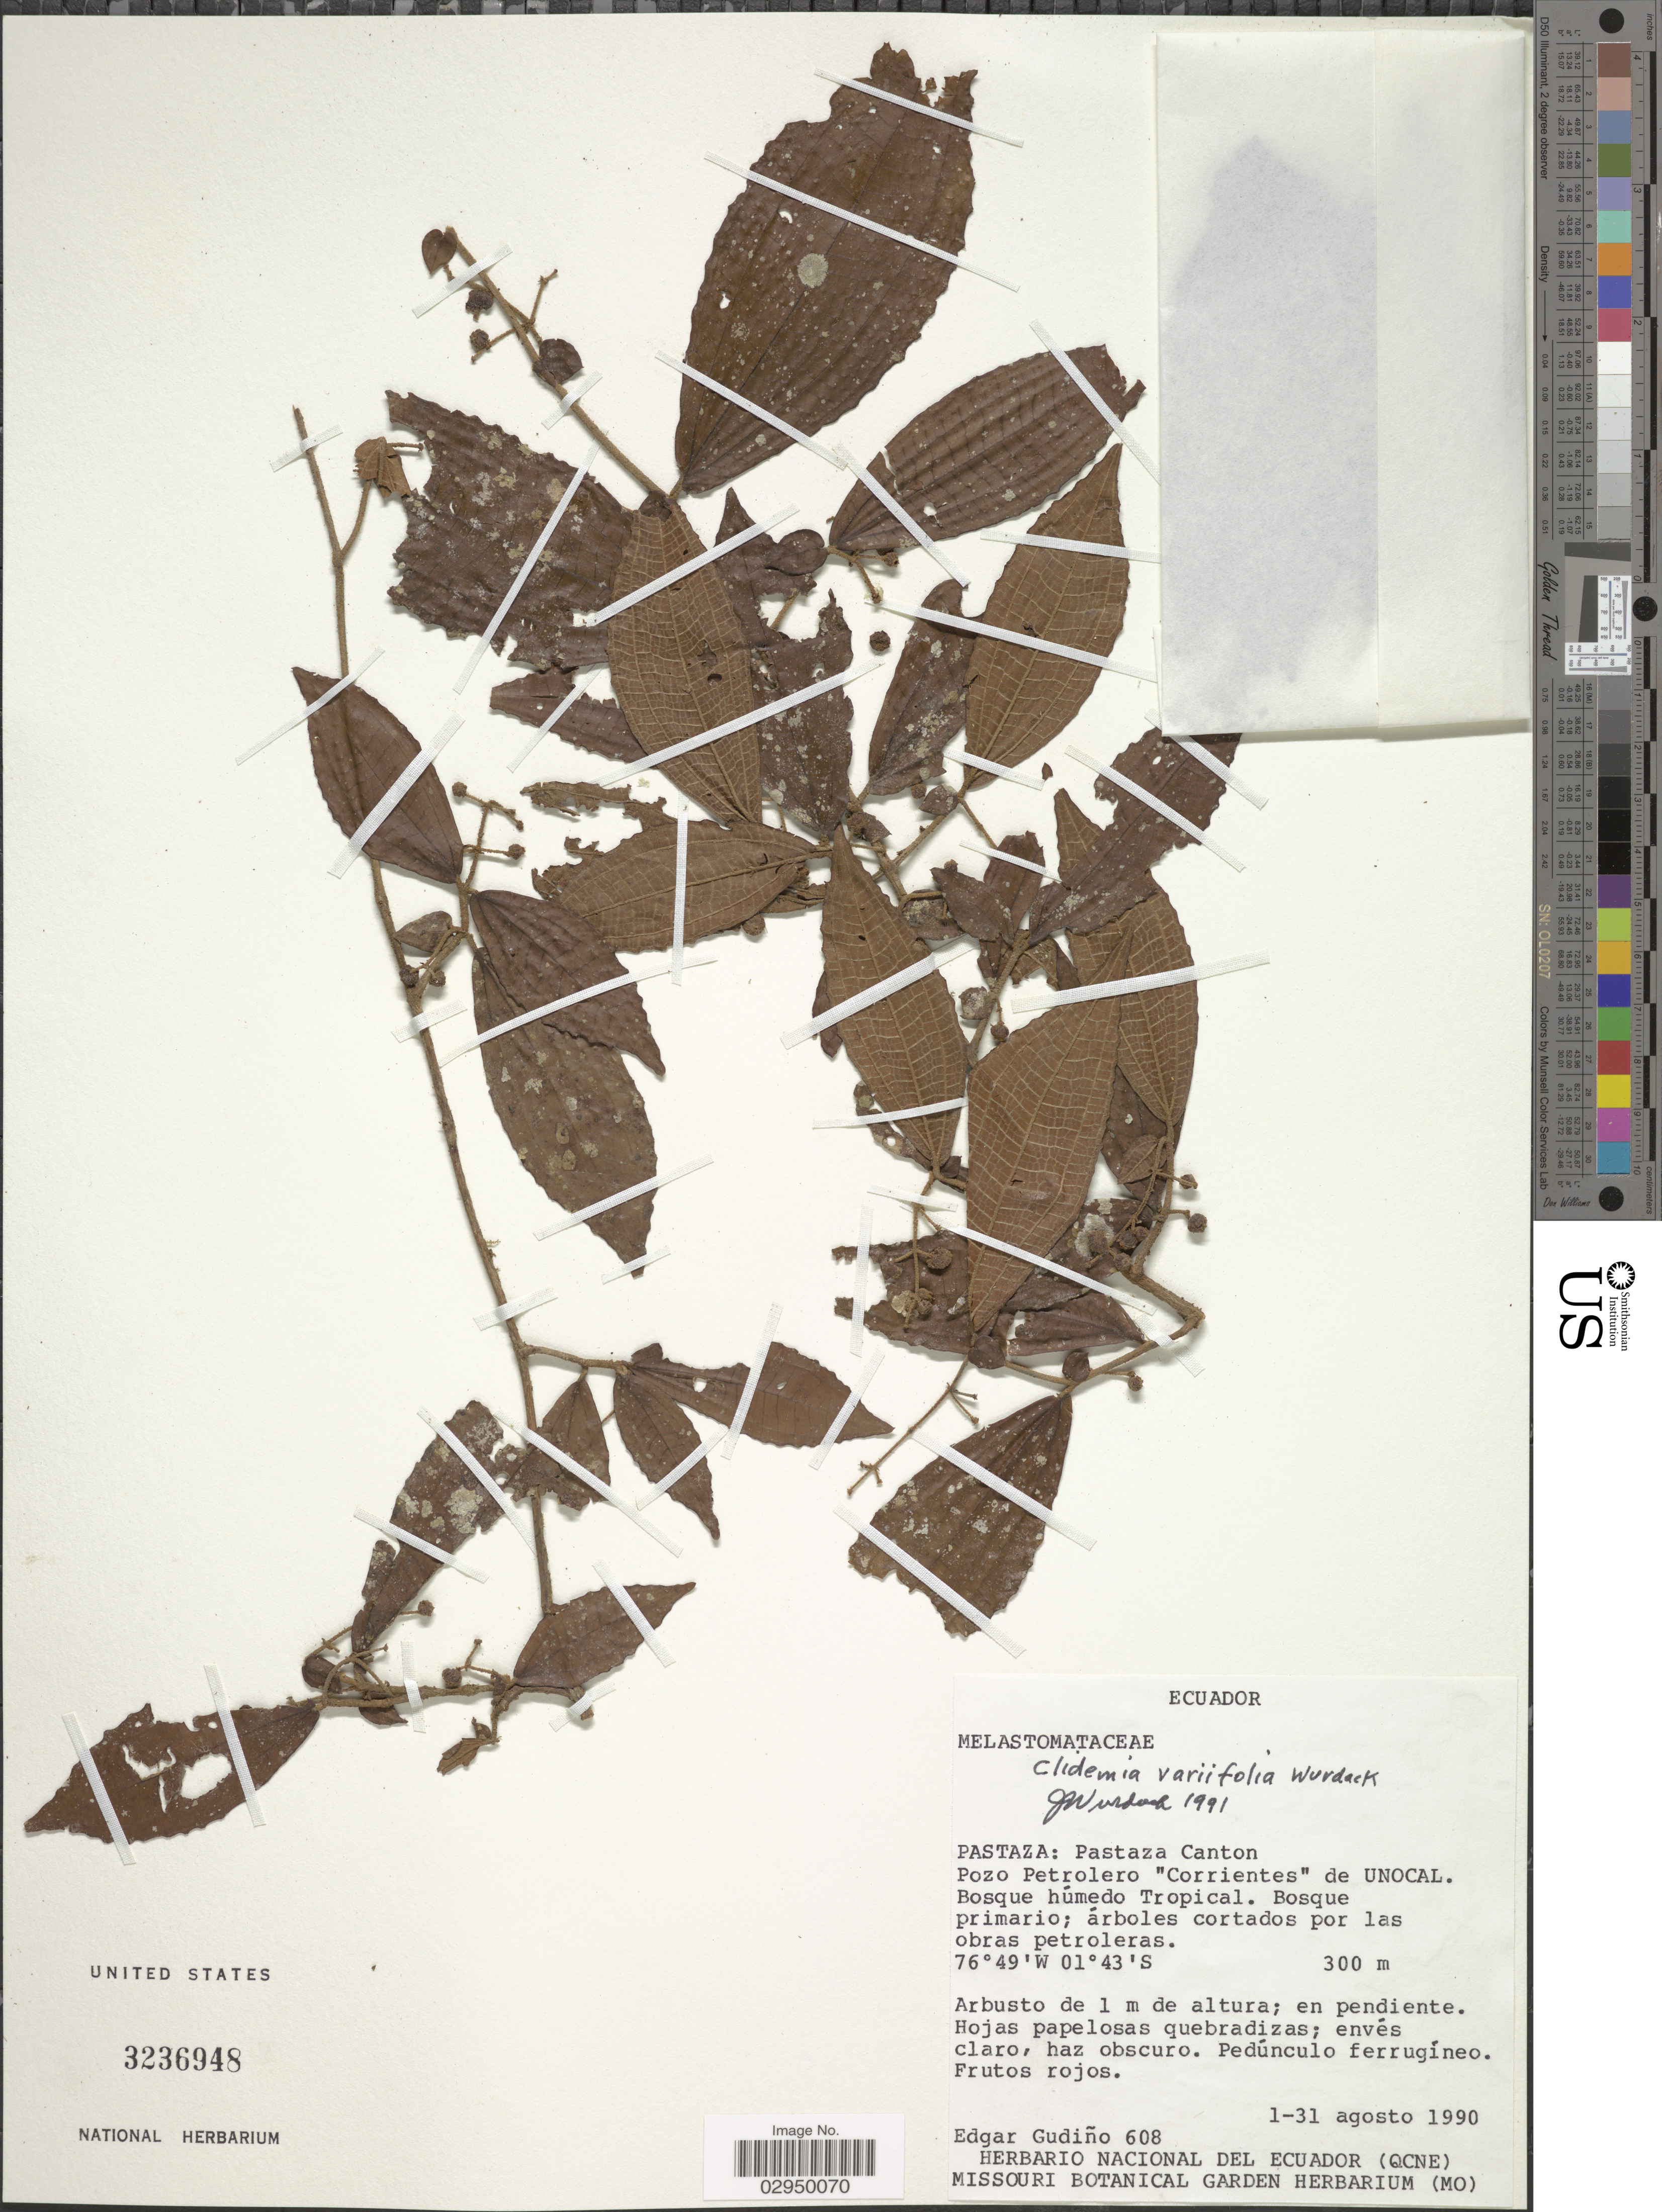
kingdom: Plantae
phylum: Tracheophyta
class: Magnoliopsida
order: Myrtales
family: Melastomataceae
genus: Clidemia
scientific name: Clidemia variifolia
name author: Wurdack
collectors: E. Gudiño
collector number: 608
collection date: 1990-08-01/1990-08-31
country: Ecuador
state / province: Pastaza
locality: Pastaza Canton. Pozo Petrolero "Corrientes" de UNOCAL. Bosque húmedo Tropical.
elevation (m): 300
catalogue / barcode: US 3236948